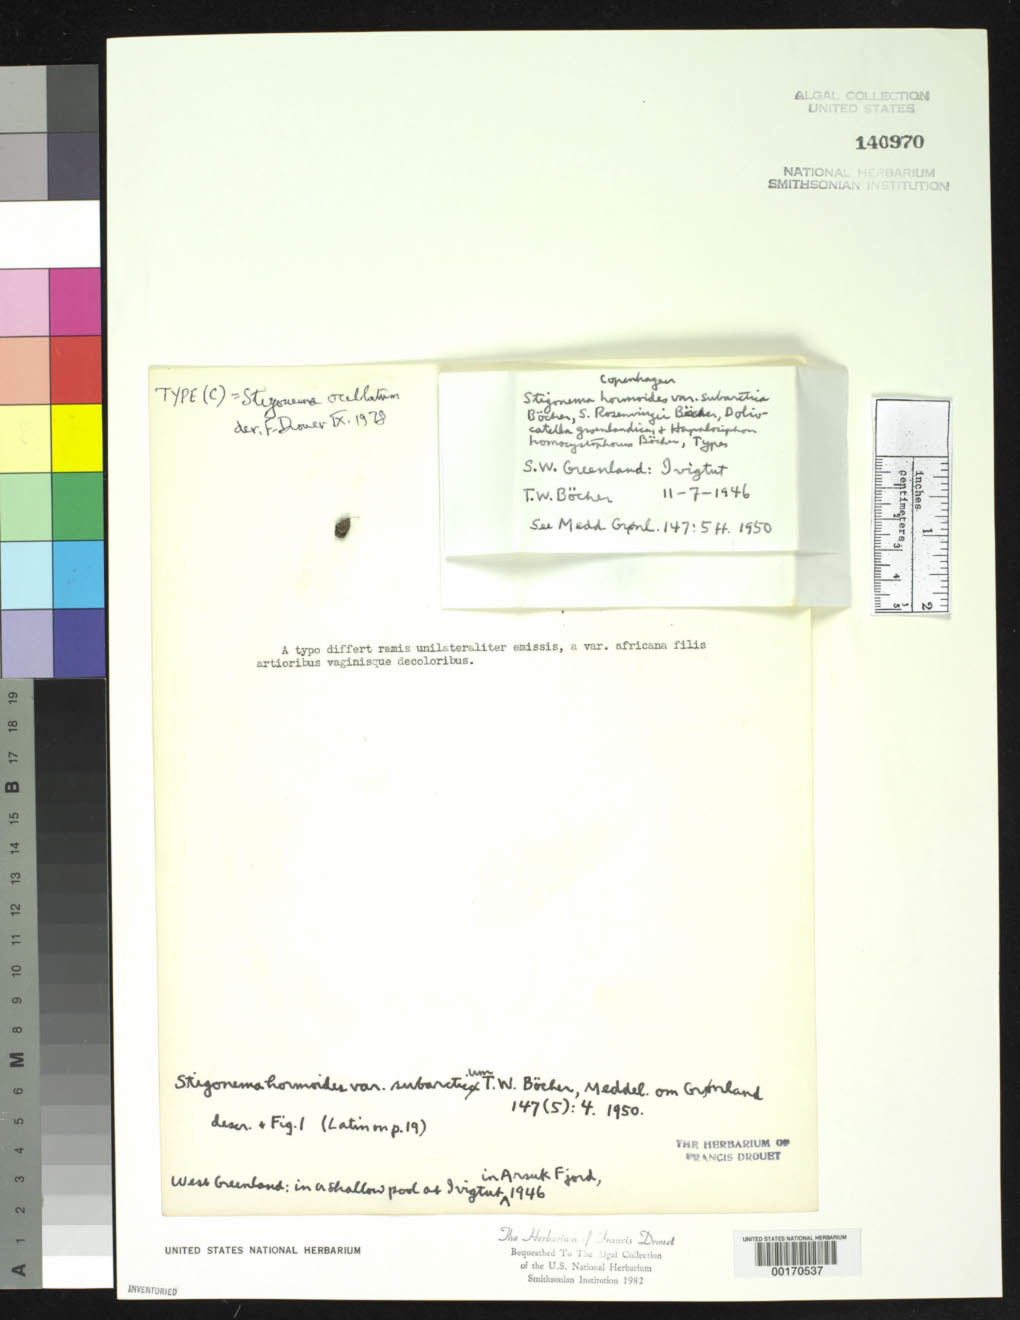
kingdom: Bacteria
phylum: Cyanobacteria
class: Cyanobacteriia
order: Cyanobacteriales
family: Stigonemataceae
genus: Stigonema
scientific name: Stigonema hormoides var. subarcticum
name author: Boecher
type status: Isotype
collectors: T. Boecher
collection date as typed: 11 Jul 1946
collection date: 1946-07-11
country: Greenland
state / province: Vestgronland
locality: Ivigtut, Arsuk Fjord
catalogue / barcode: US 140970